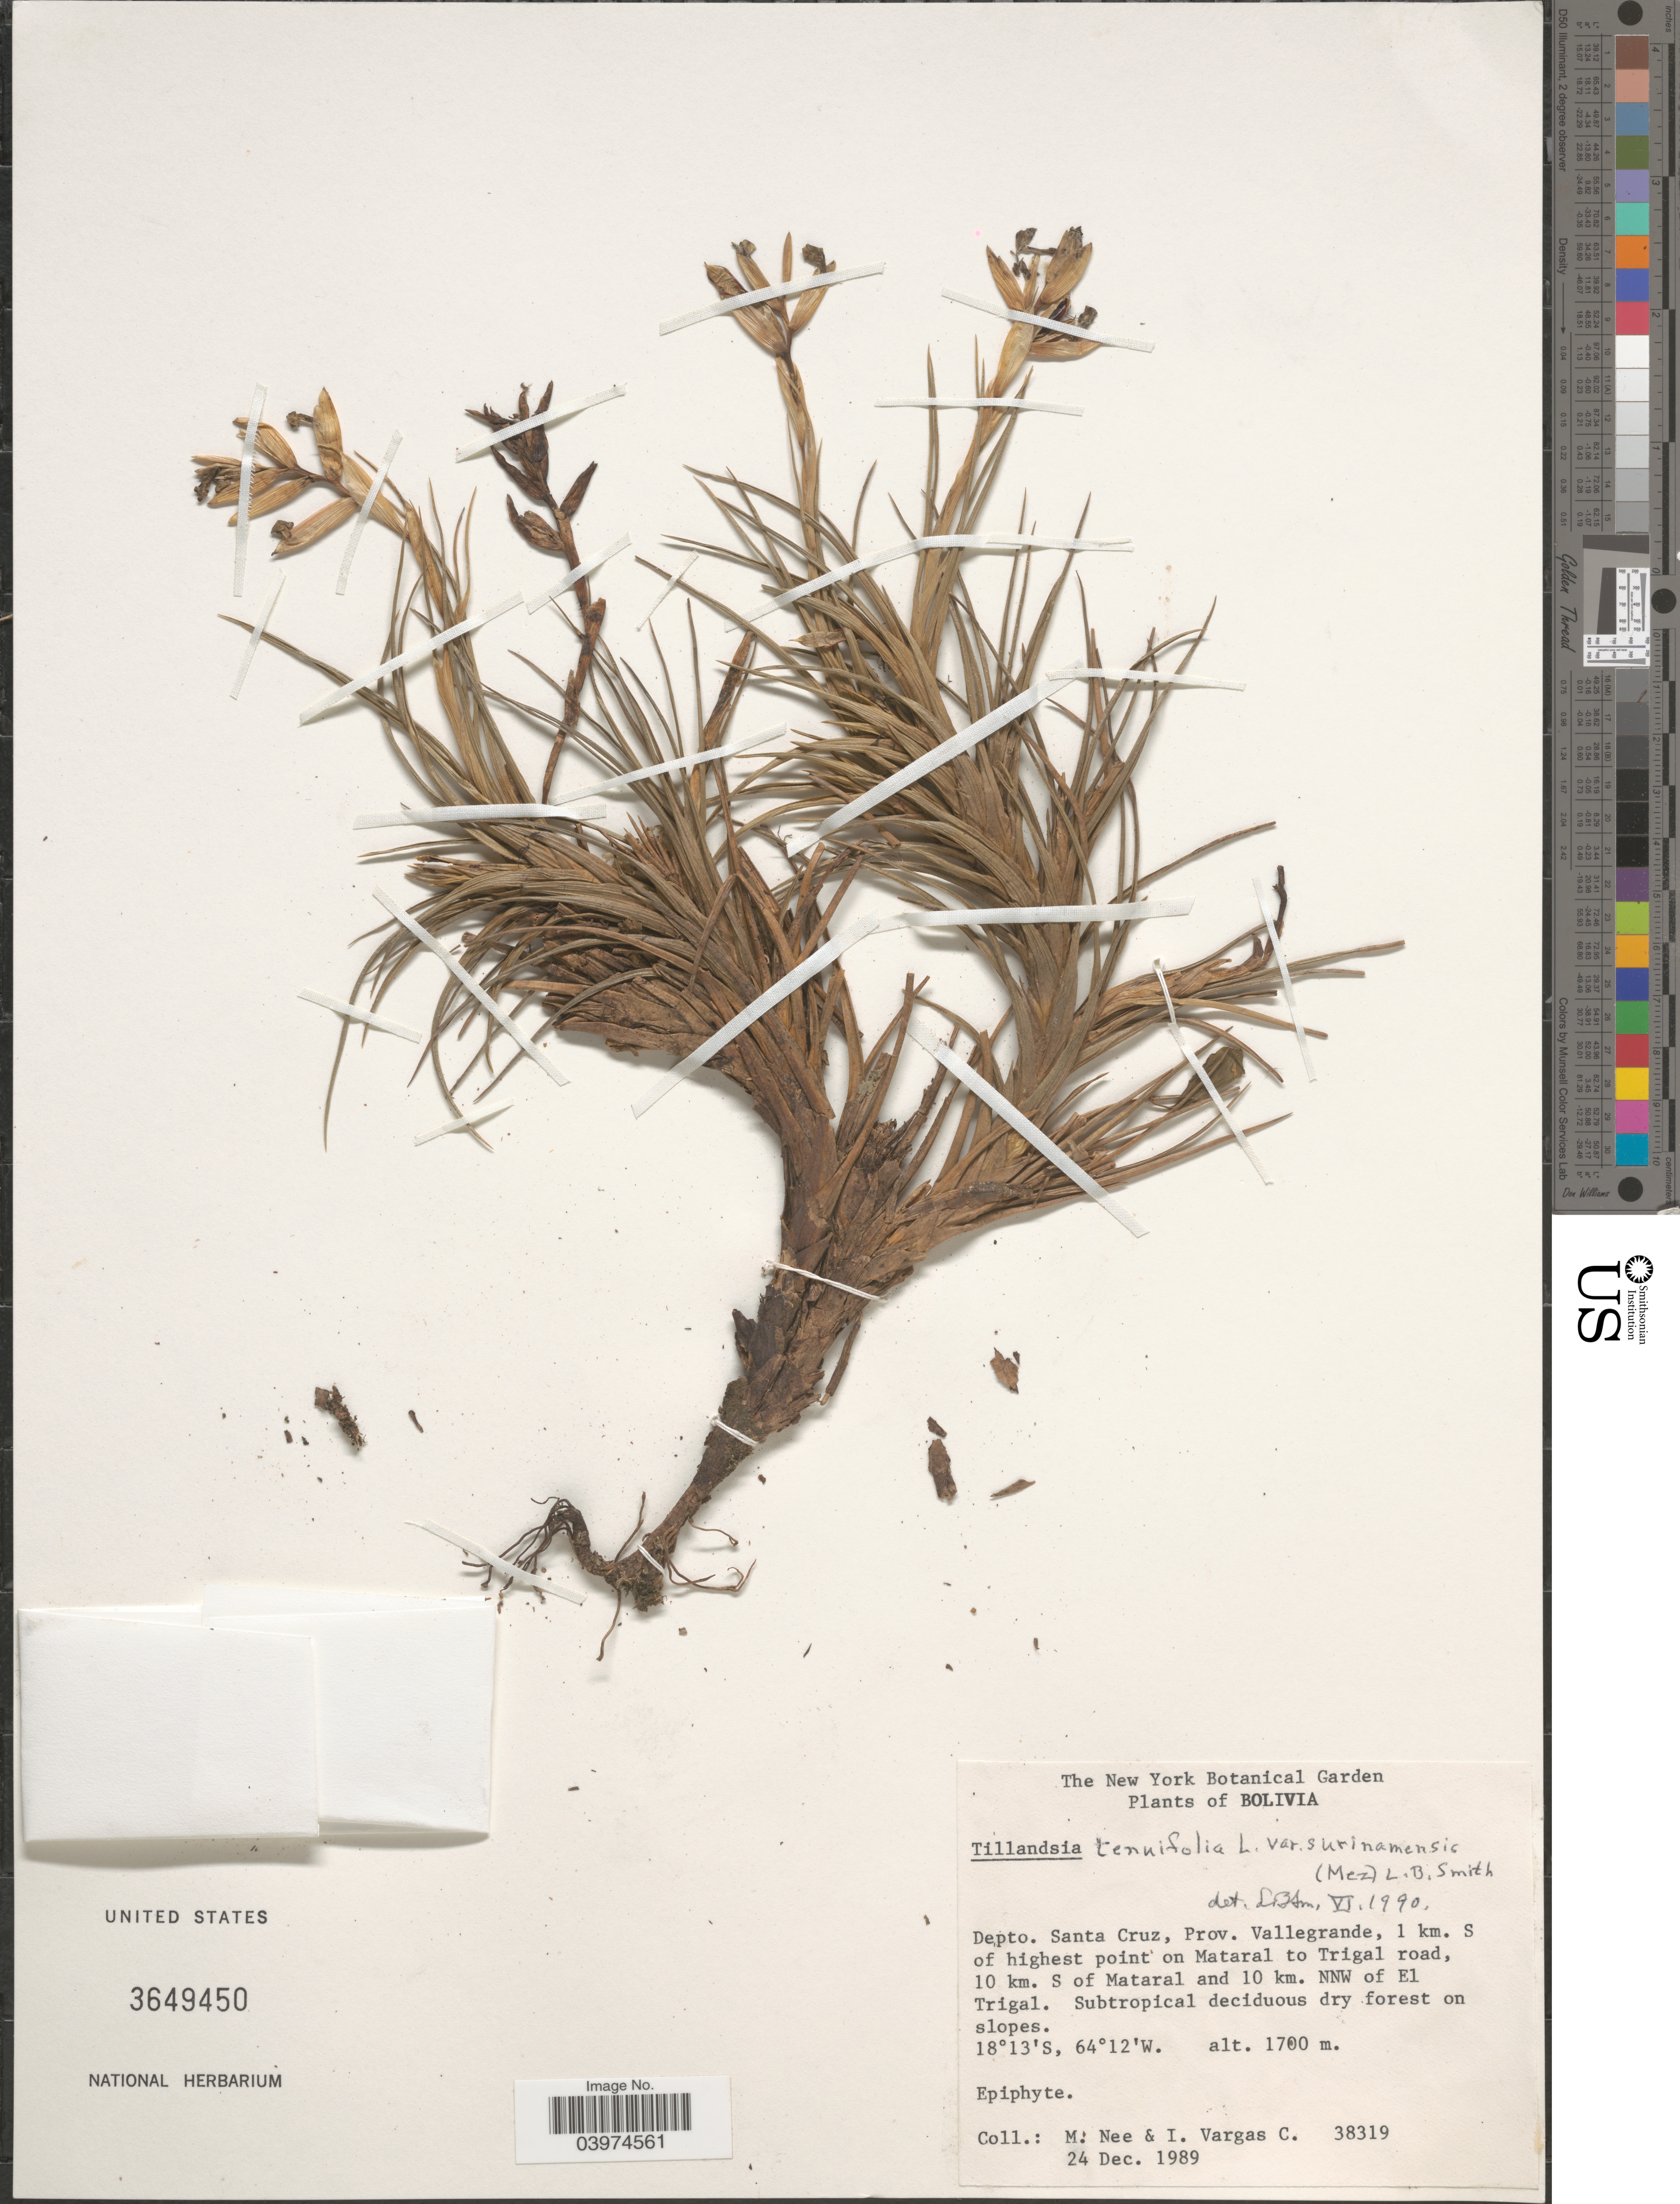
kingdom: Plantae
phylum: Tracheophyta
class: Liliopsida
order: Poales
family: Bromeliaceae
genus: Tillandsia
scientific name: Tillandsia tenuifolia var. surinamensis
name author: (Mez) L.B. Sm.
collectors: M. Nee & I. Vargas C.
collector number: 38319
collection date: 1989-12-24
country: Bolivia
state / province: Santa Cruz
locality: Depto. Santa Cruz, Prov. Vallegrande, 1 km. S of highest point on Mataral to Trigal road, 10 km. S of Mataral and 10 km. NNW of El Trigal. Subtropical deciduous dry forest on slopes.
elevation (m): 1700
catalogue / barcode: US 3649450